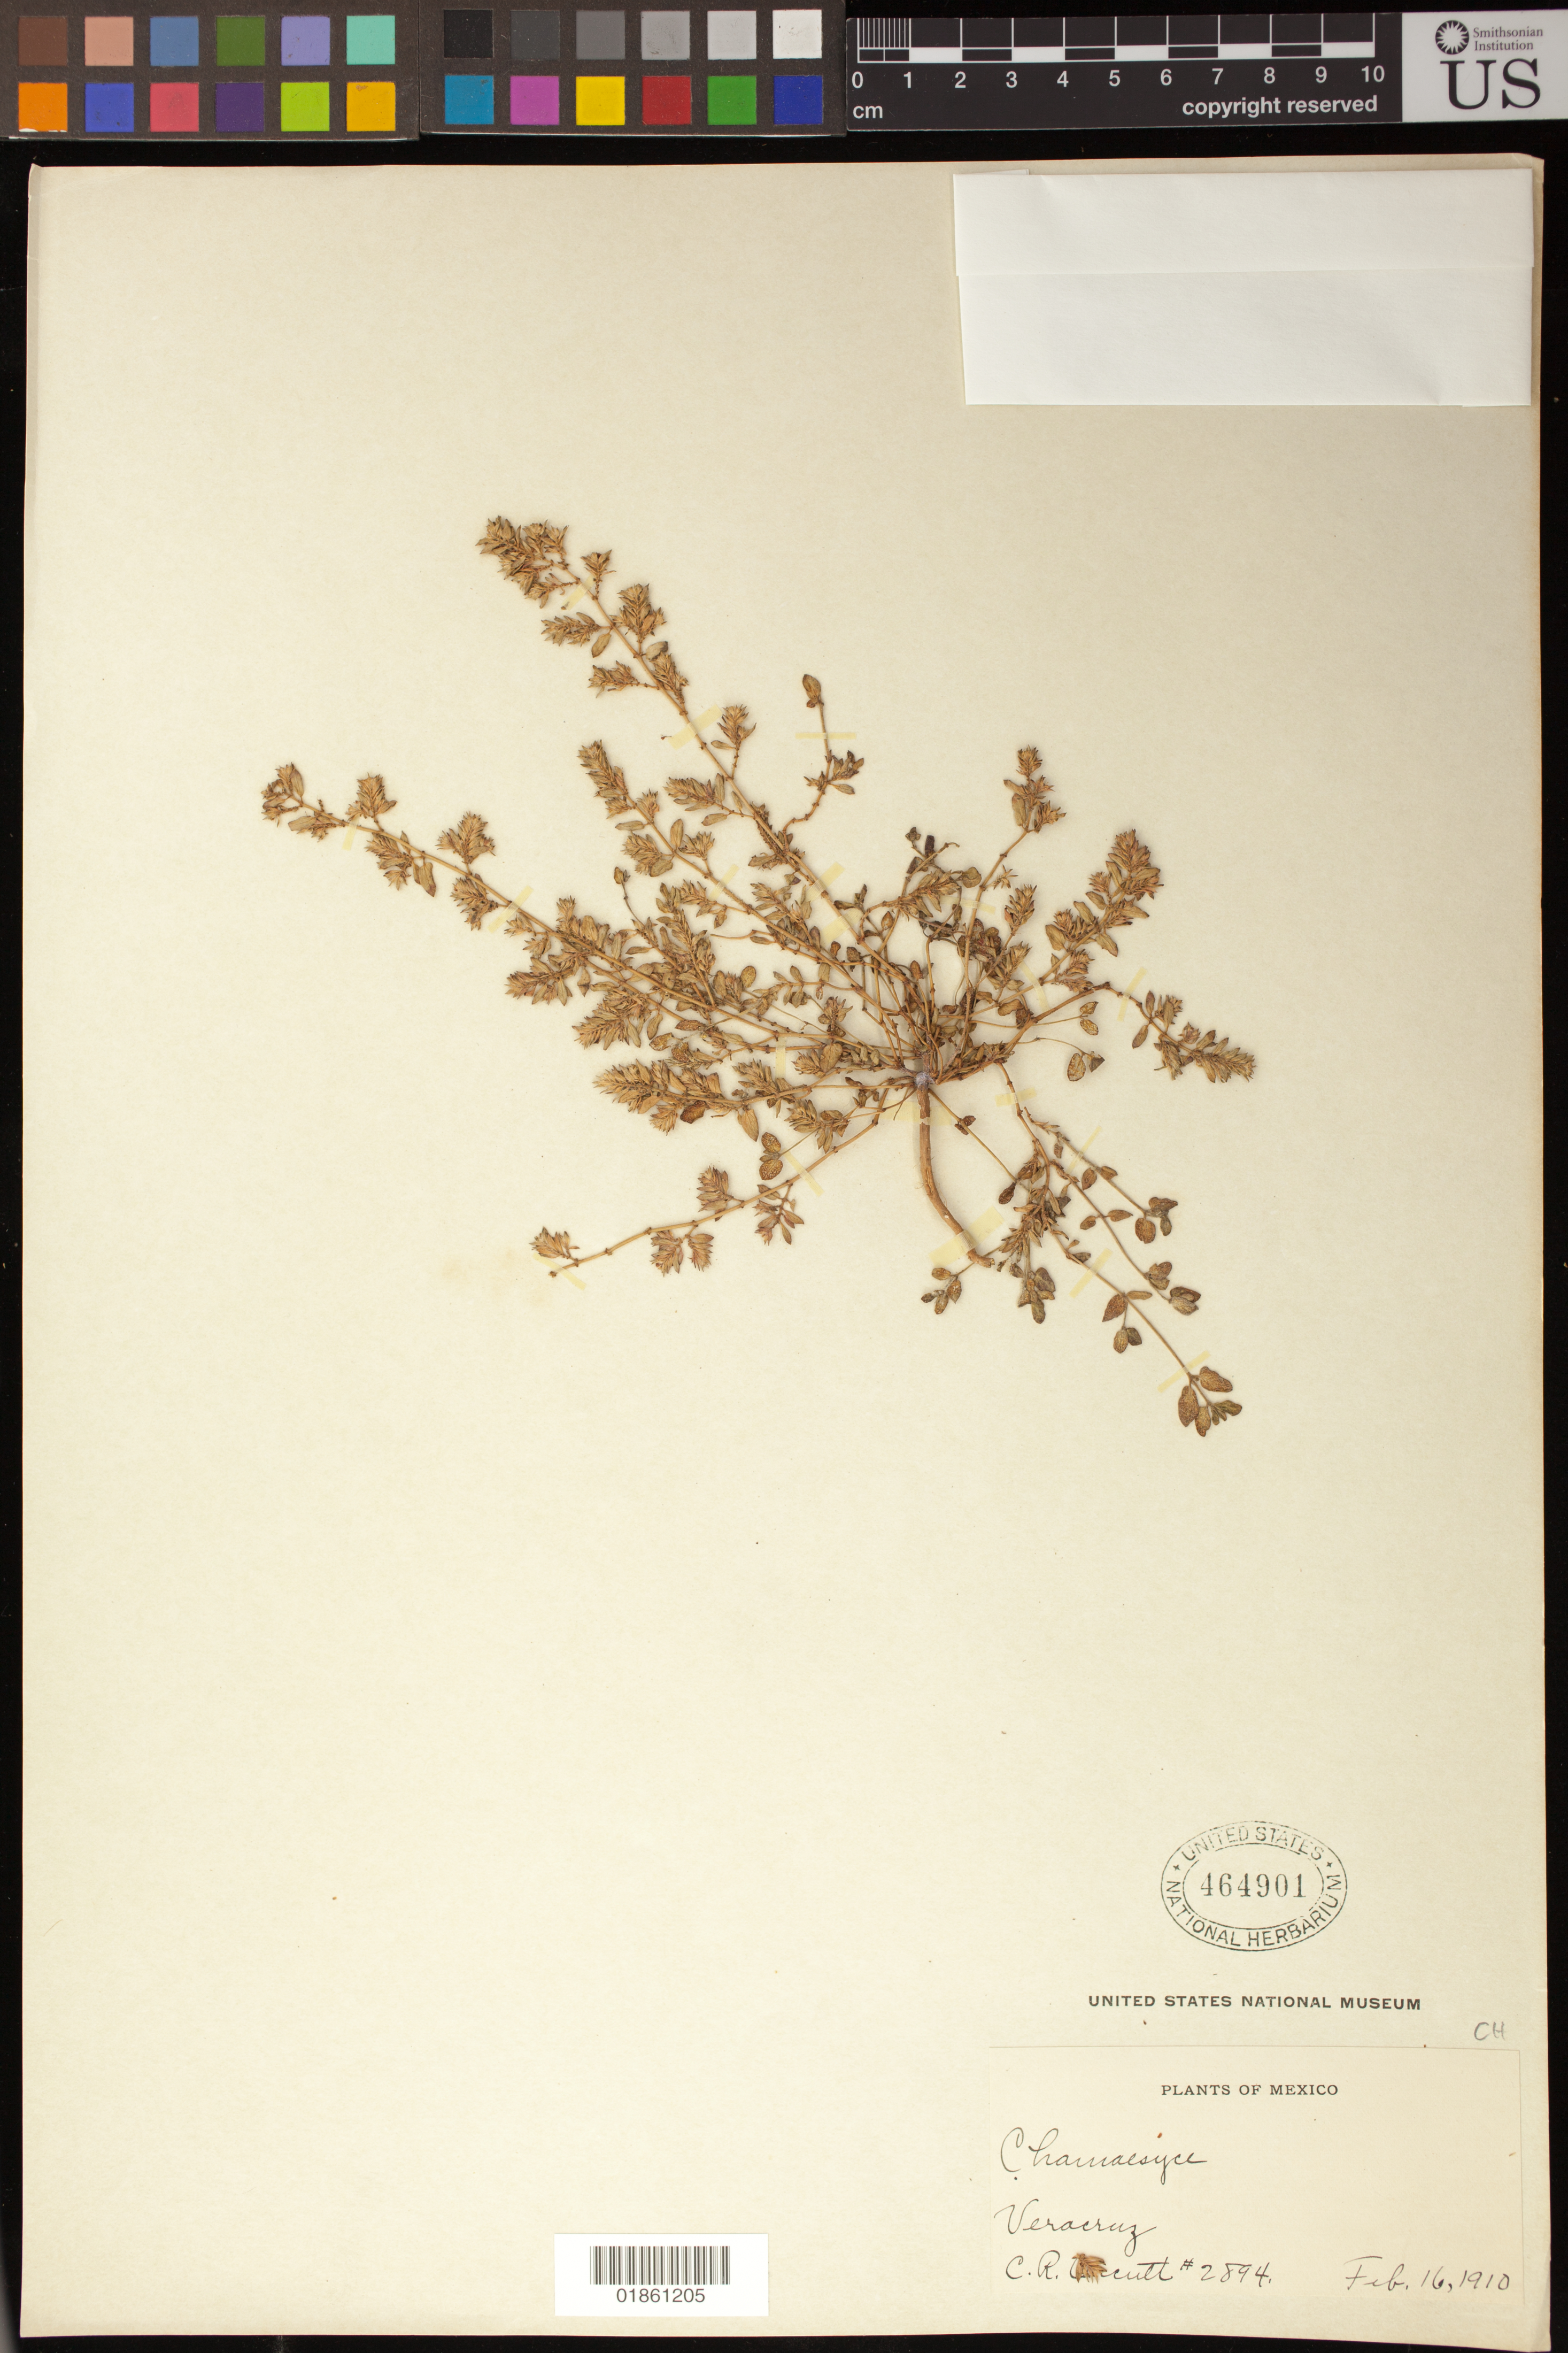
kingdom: Plantae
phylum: Tracheophyta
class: Magnoliopsida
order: Malpighiales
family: Euphorbiaceae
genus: Euphorbia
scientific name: Euphorbia sp.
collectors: C. R. Orcutt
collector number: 2894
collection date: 1910-02-16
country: Mexico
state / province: Veracruz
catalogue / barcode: US 464901